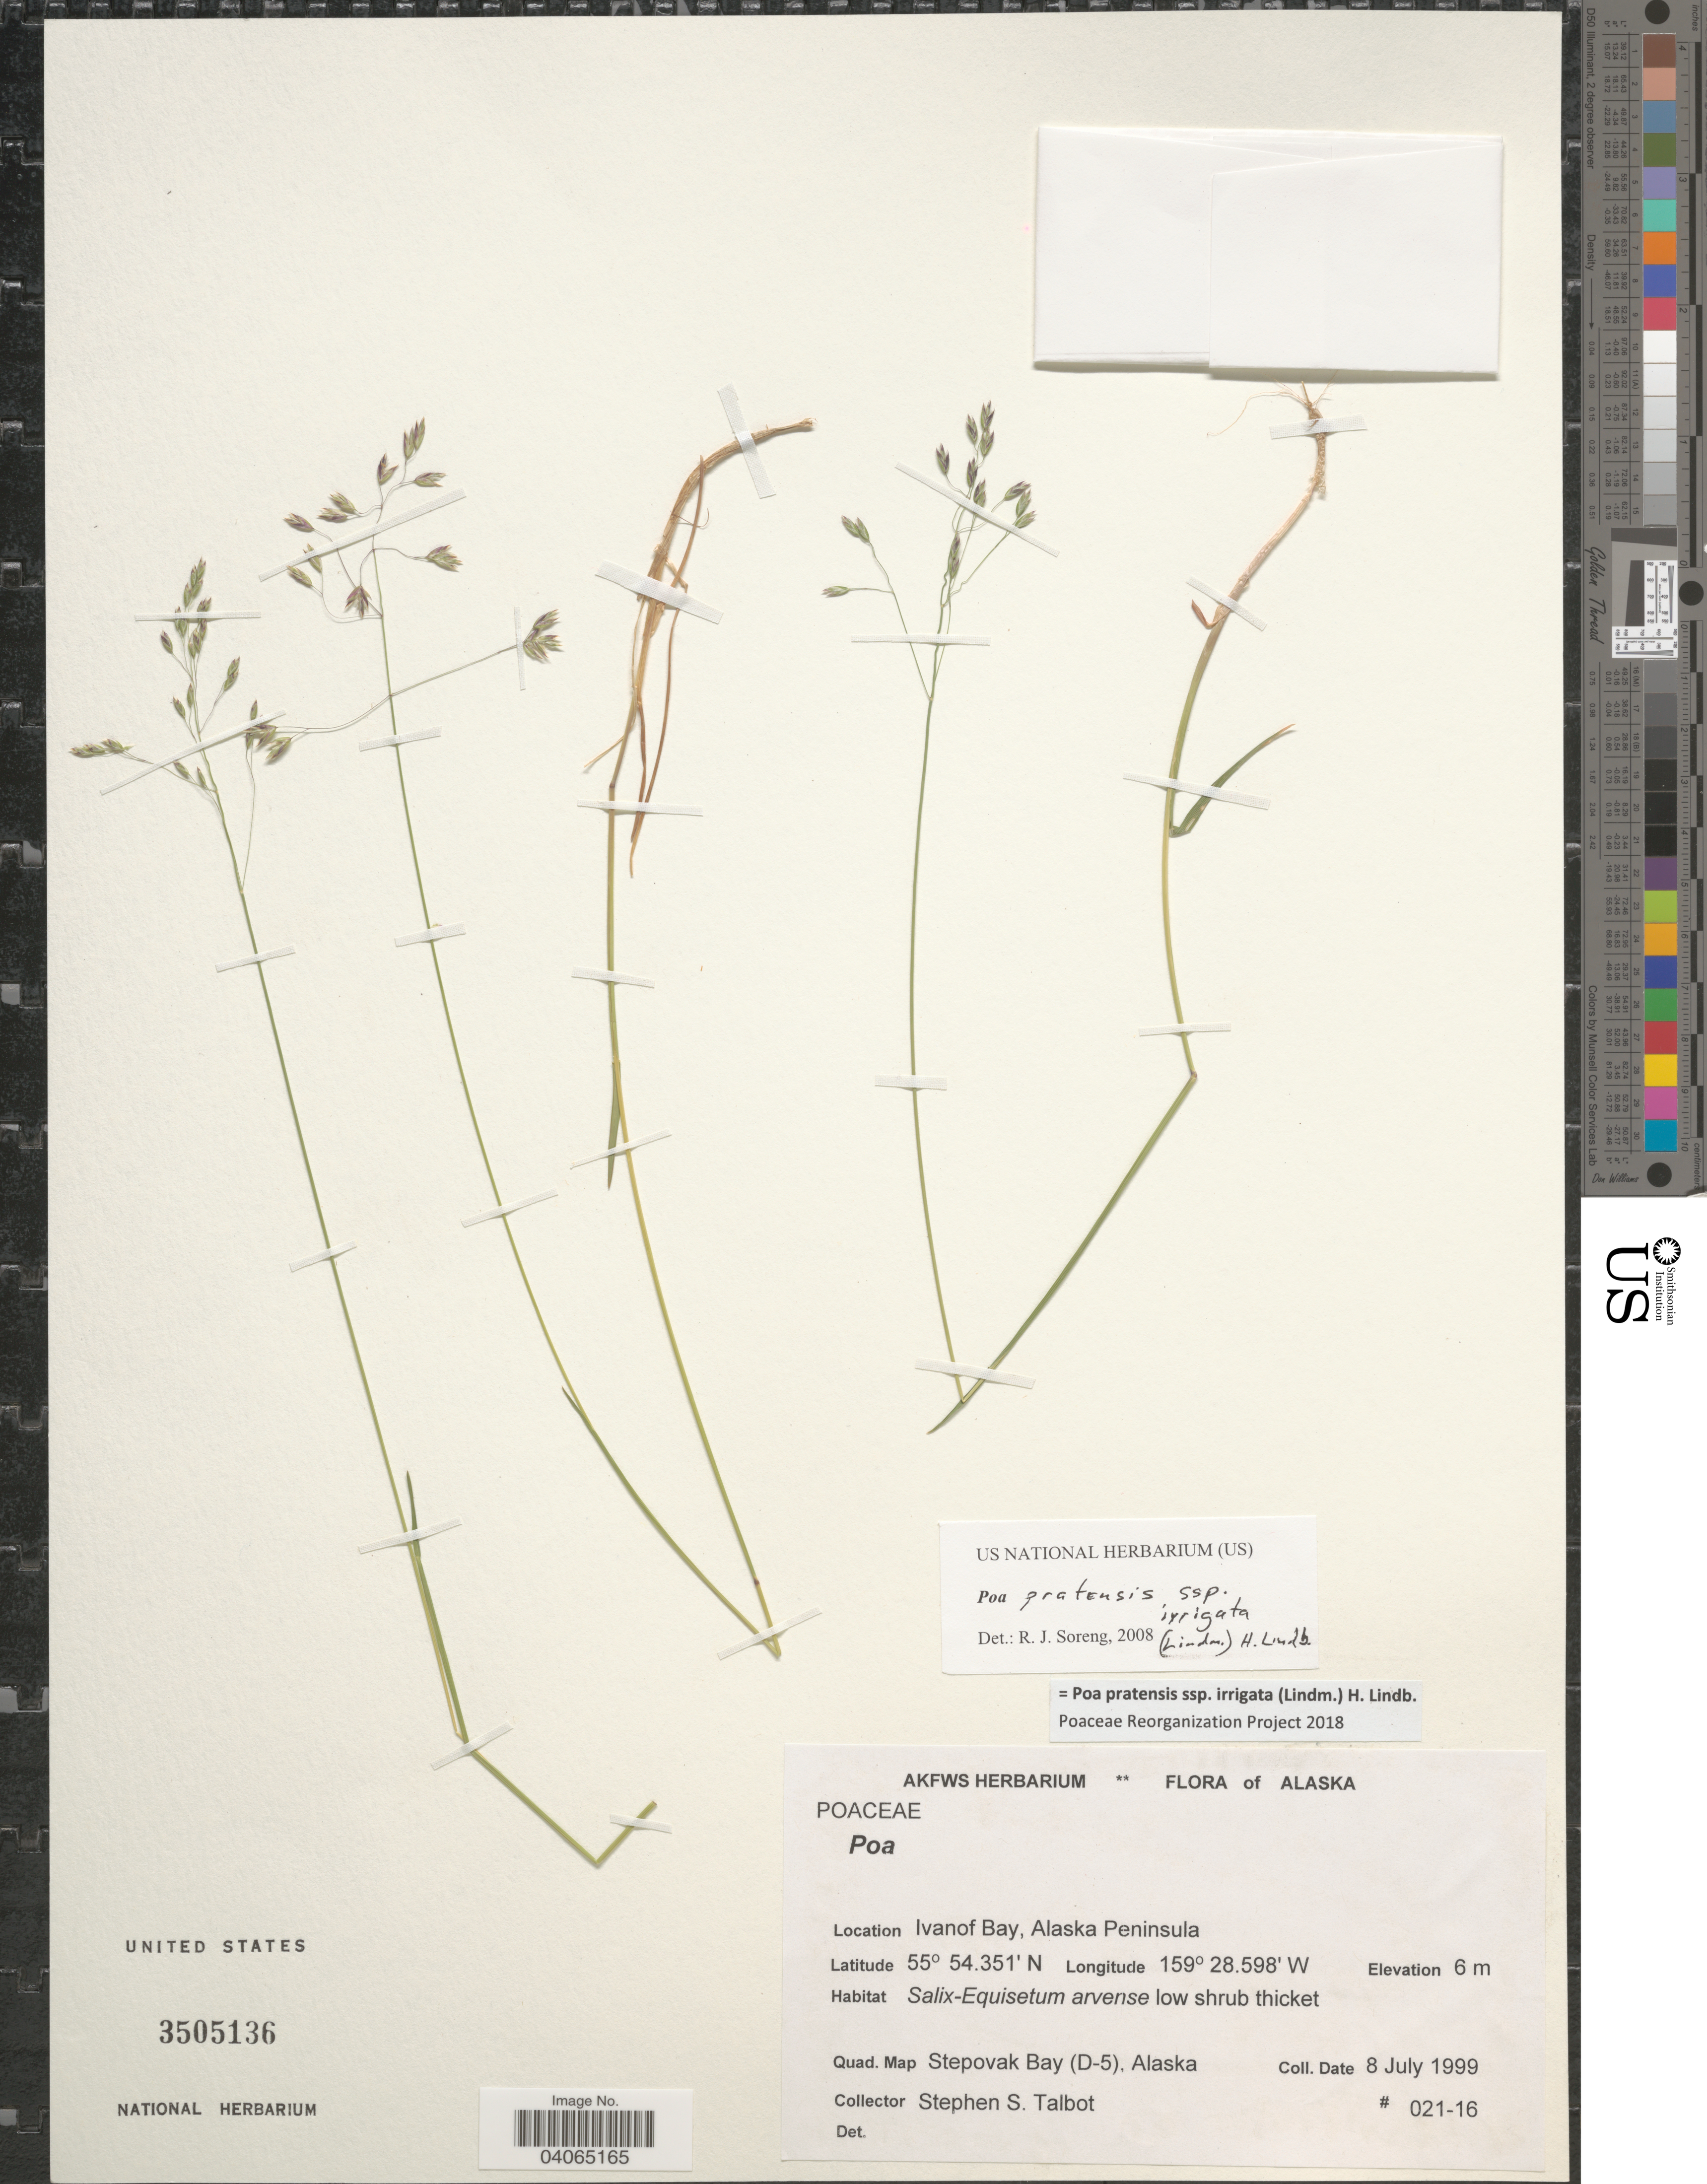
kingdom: Plantae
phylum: Tracheophyta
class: Liliopsida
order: Poales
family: Poaceae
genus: Poa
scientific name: Poa pratensis subsp. irrigata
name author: (Lindm.) H. Lindb.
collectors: S. S. Talbot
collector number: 021-16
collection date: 1999-07-08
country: United States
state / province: Alaska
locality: Ivanof Bay, Alaska Peninsula. Quad. Map Stepovak Bay (D-5).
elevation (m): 6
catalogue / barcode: US 3505136